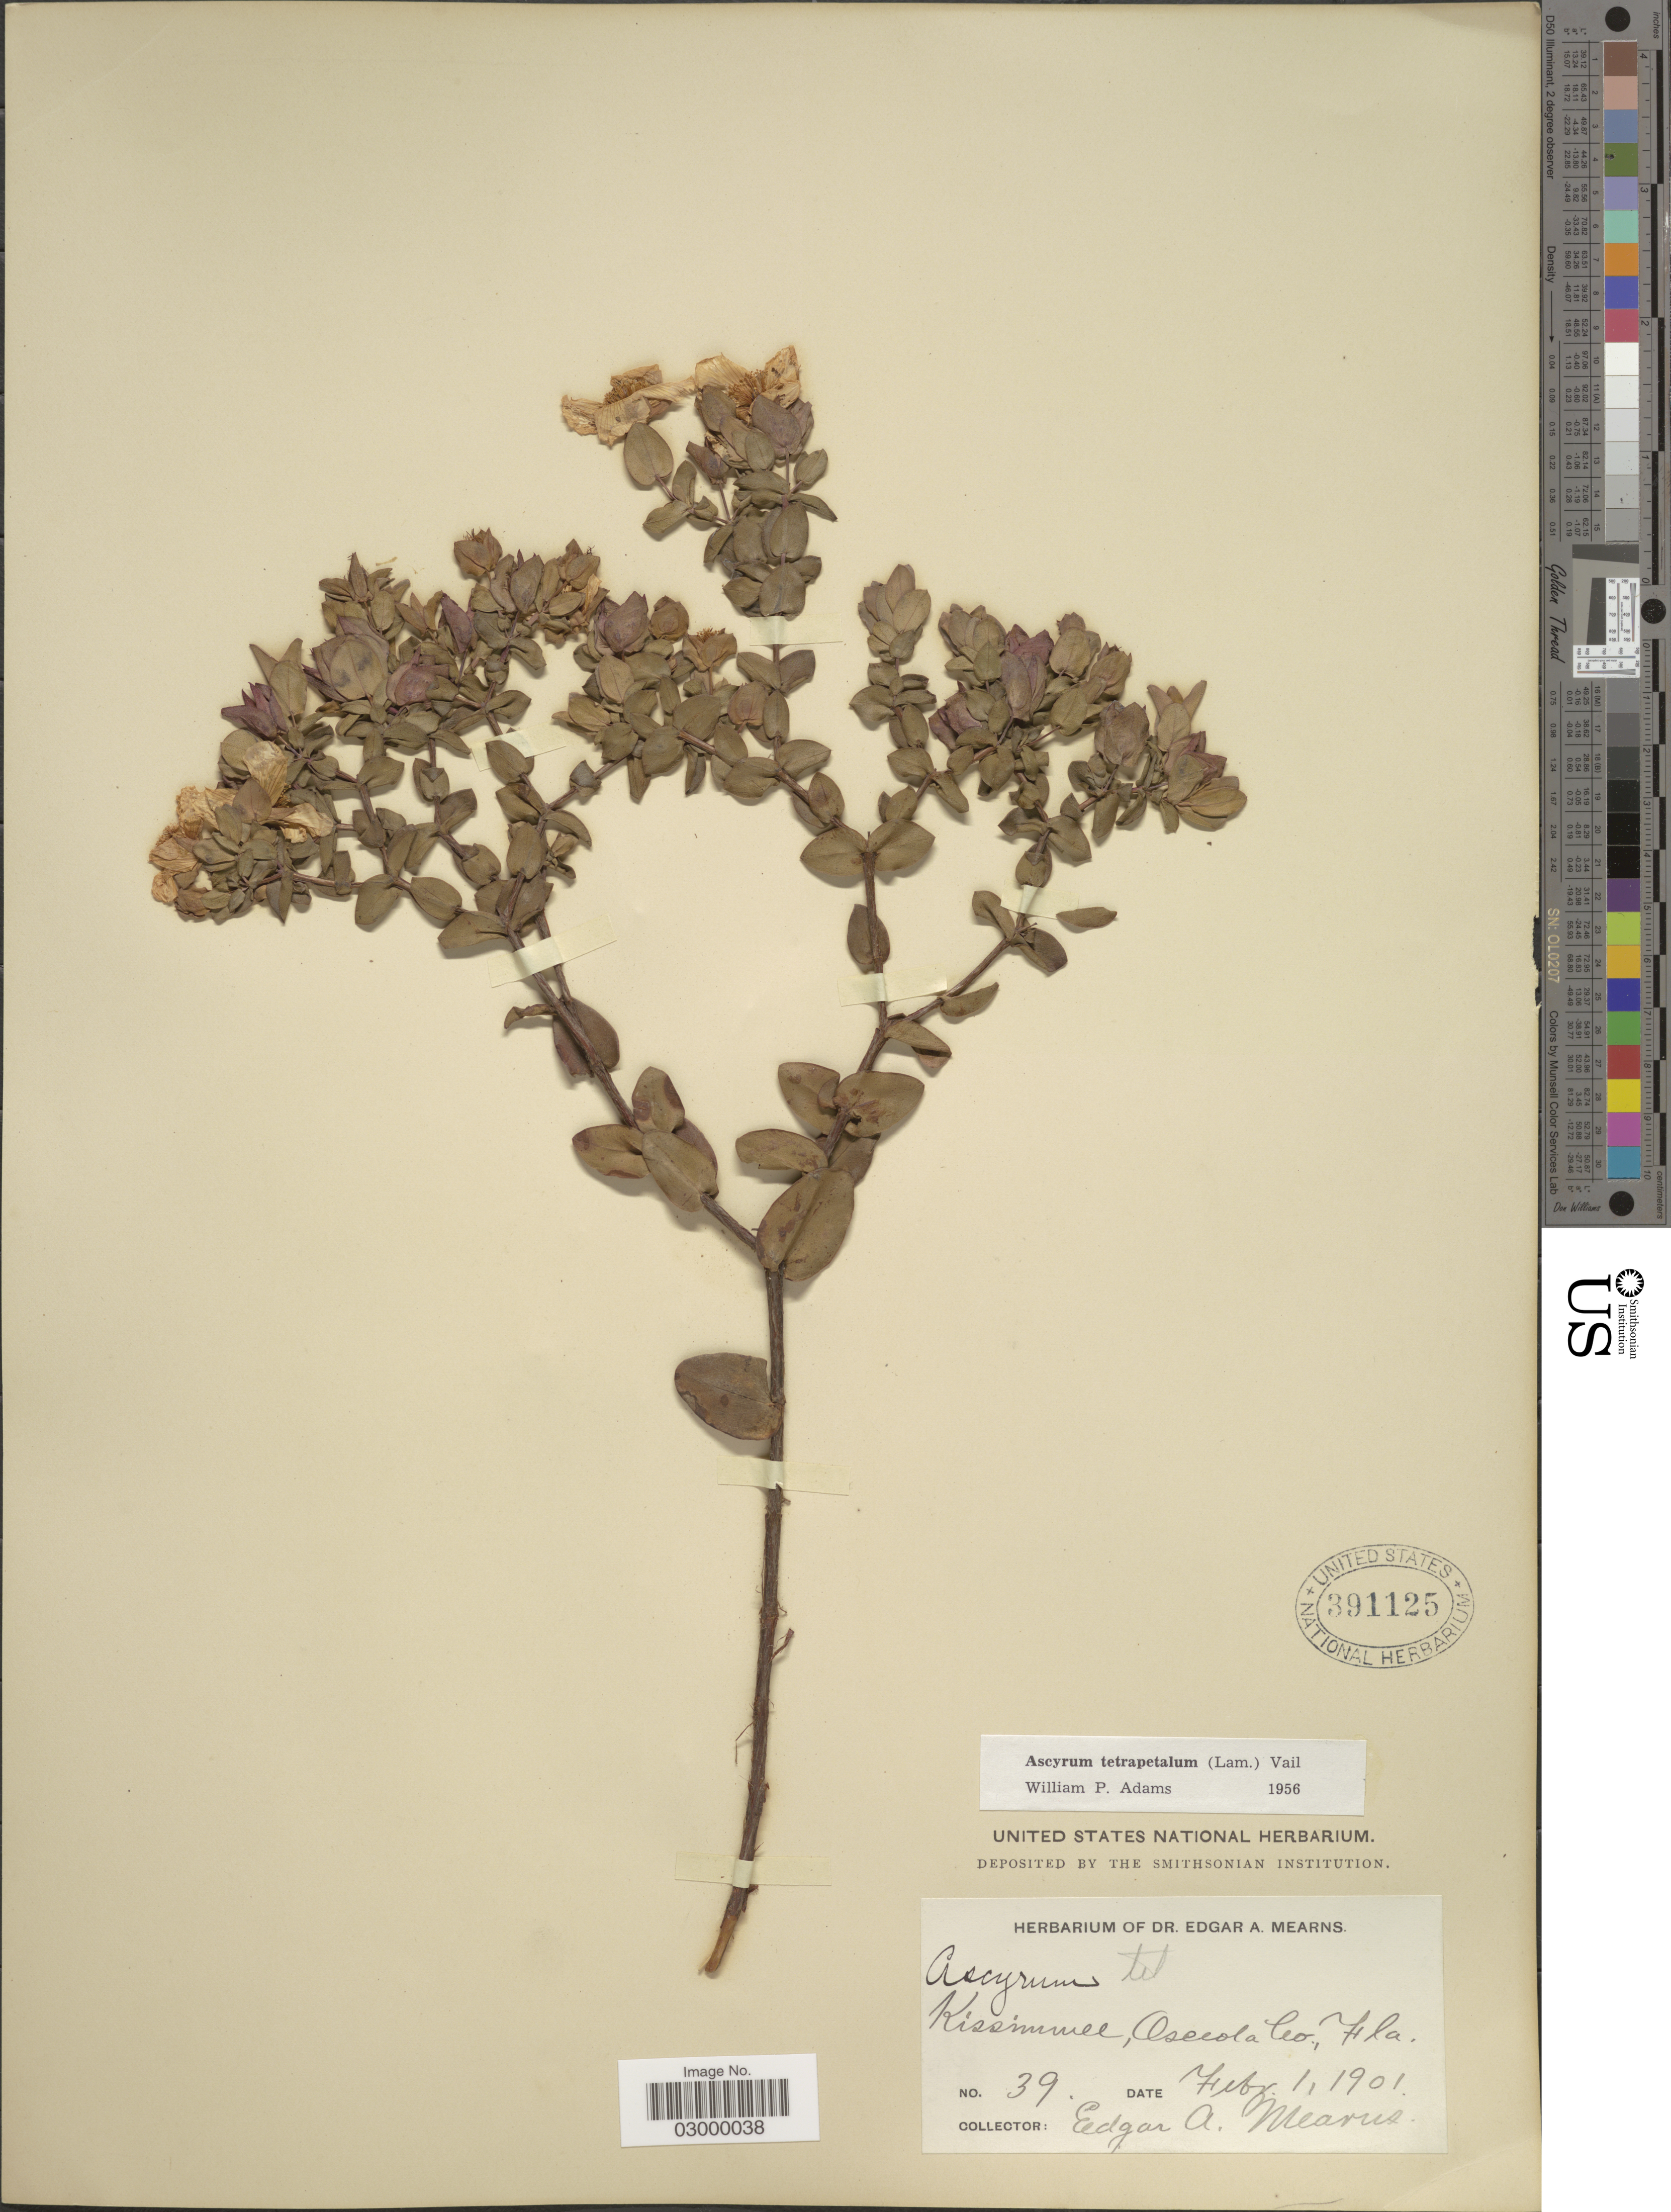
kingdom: Plantae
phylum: Tracheophyta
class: Magnoliopsida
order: Malpighiales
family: Hypericaceae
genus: Hypericum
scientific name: Hypericum tetrapetalum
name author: Lam.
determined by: Strong, Mark T., (BOT), Smithsonian Institution - National Museum of Natural History (UNITED STATES)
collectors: E. A. Mearns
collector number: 39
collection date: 1901-02-01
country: United States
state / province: Florida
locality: Kissimmee, Osceola Co.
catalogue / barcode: US 391125